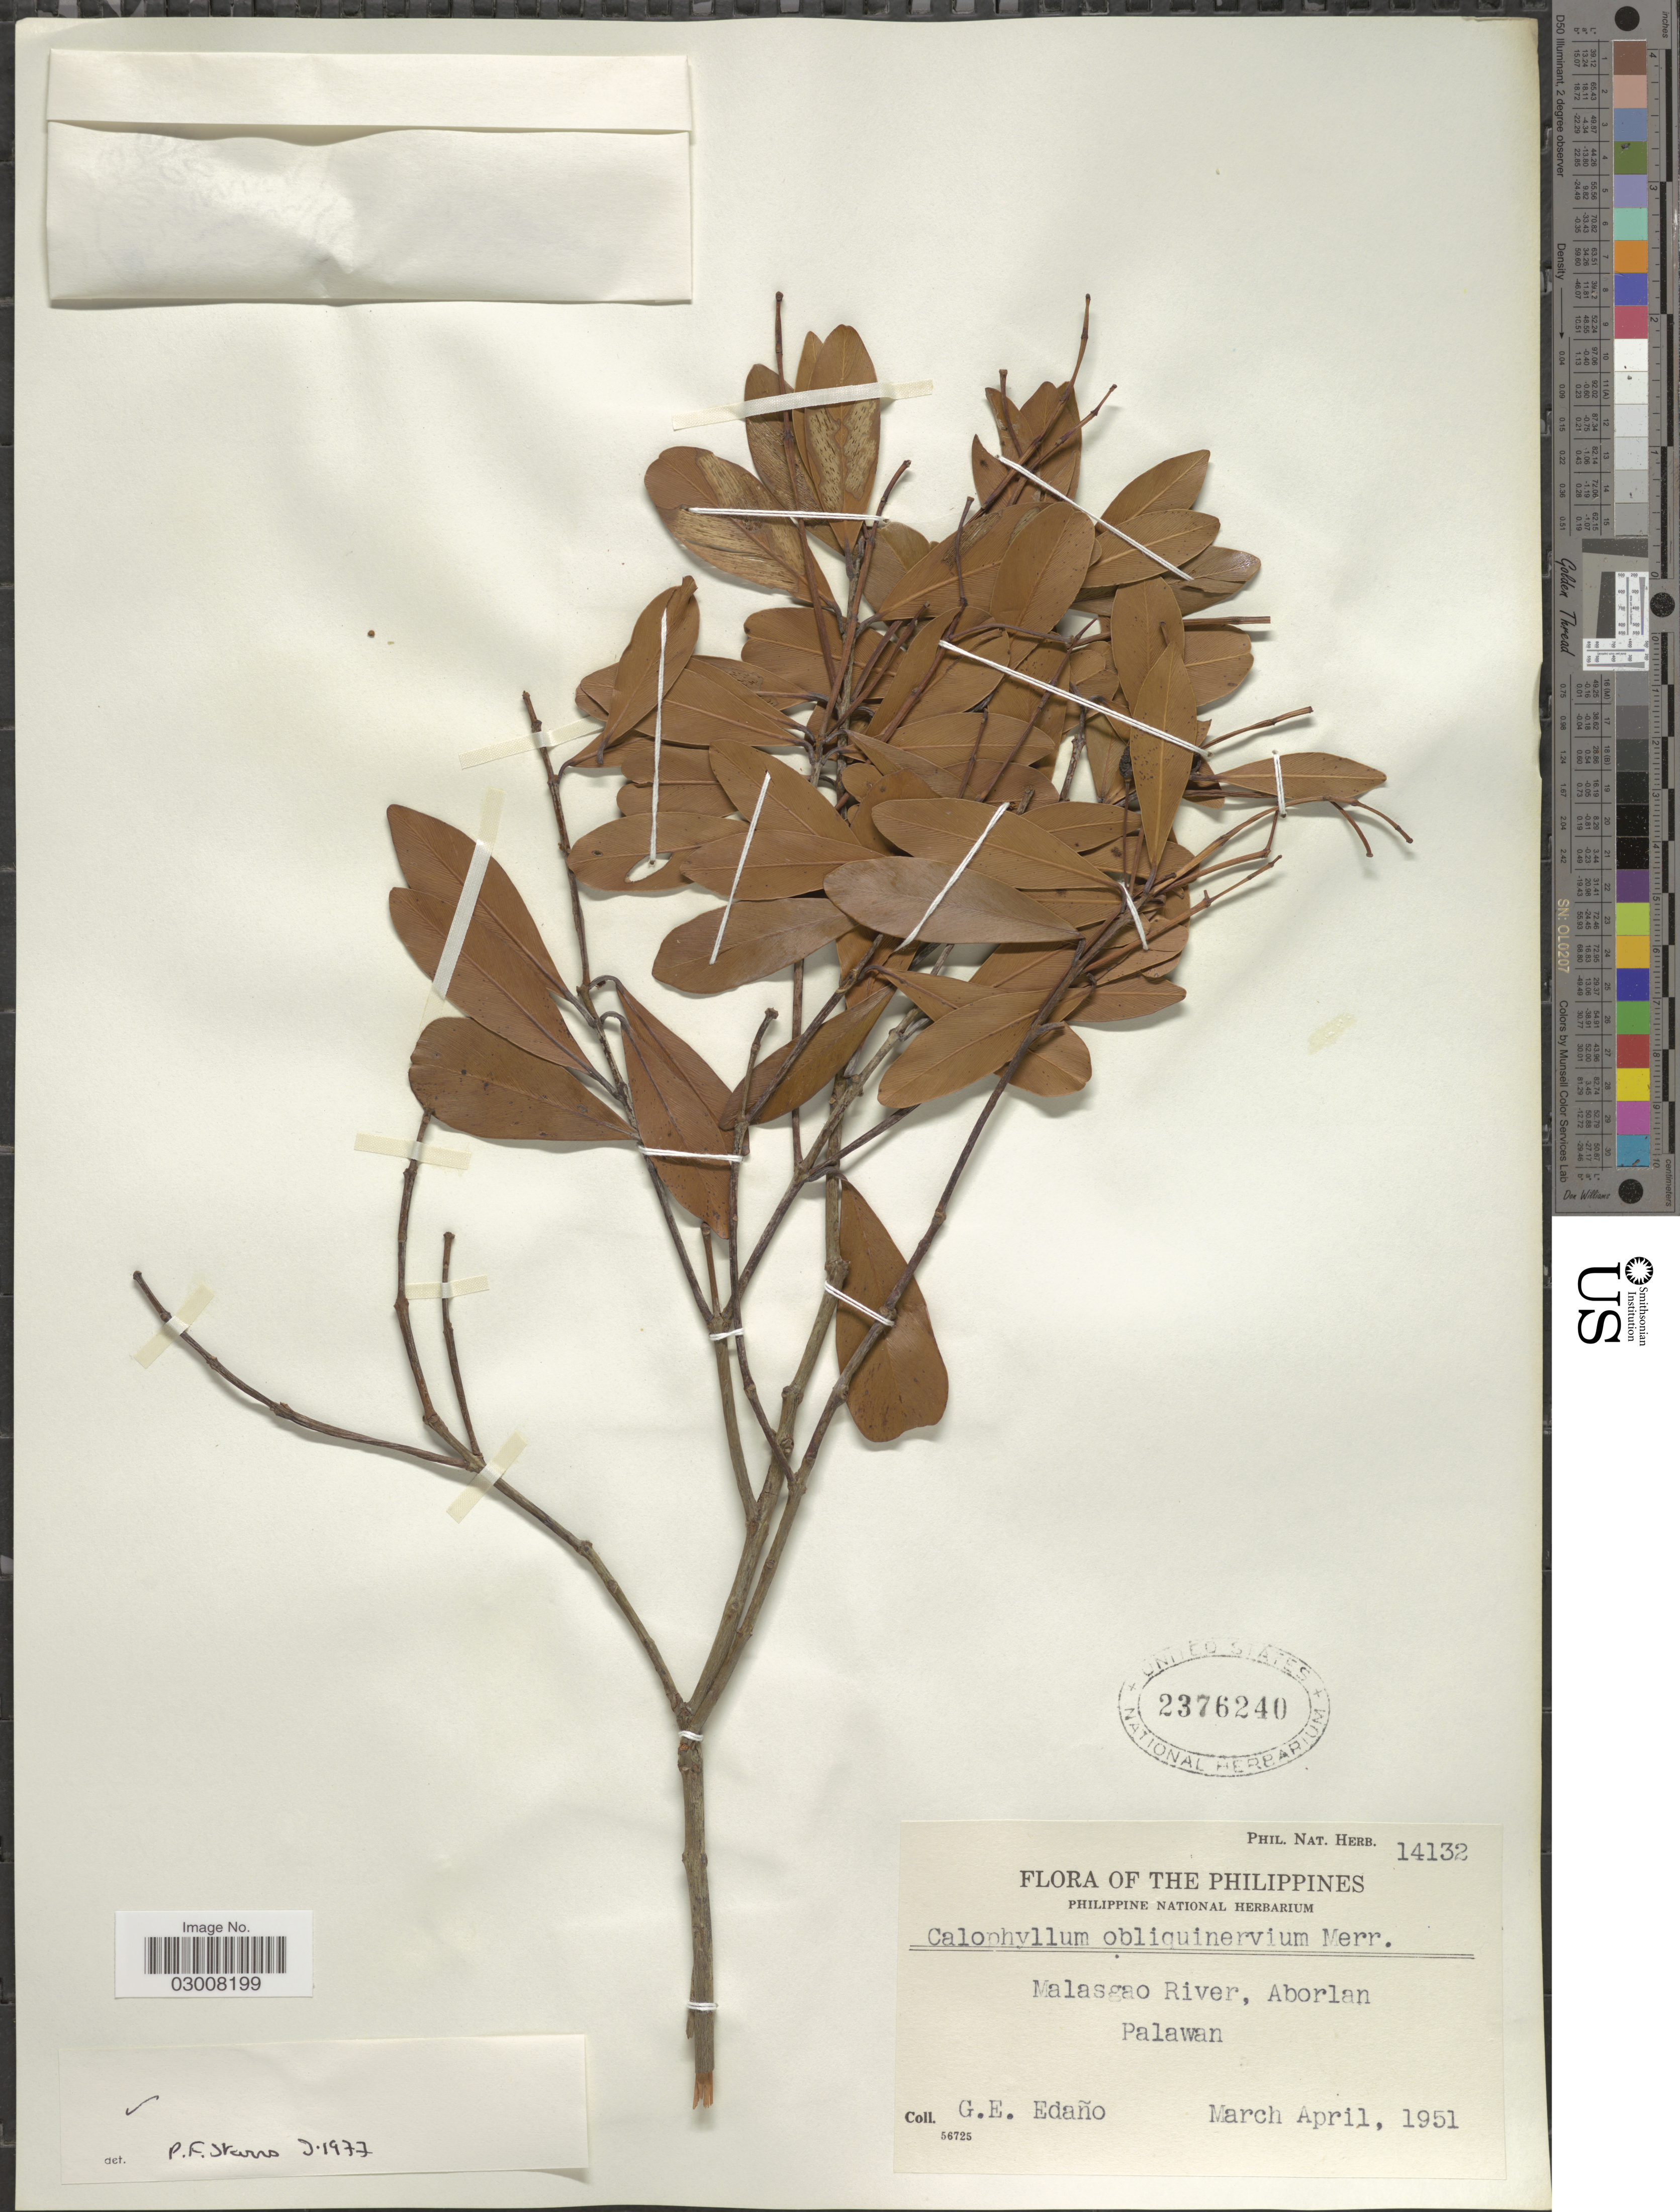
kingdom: Plantae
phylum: Tracheophyta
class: Magnoliopsida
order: Malpighiales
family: Calophyllaceae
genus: Calophyllum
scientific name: Calophyllum obliquinervium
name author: Merr.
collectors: G. E. Edaño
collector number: Phil. Nat. Herb. 14132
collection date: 1951-03/1951-04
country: Philippines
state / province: Mimaropa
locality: Malasgao River, Aborlan, Palawan.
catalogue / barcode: US 2376240